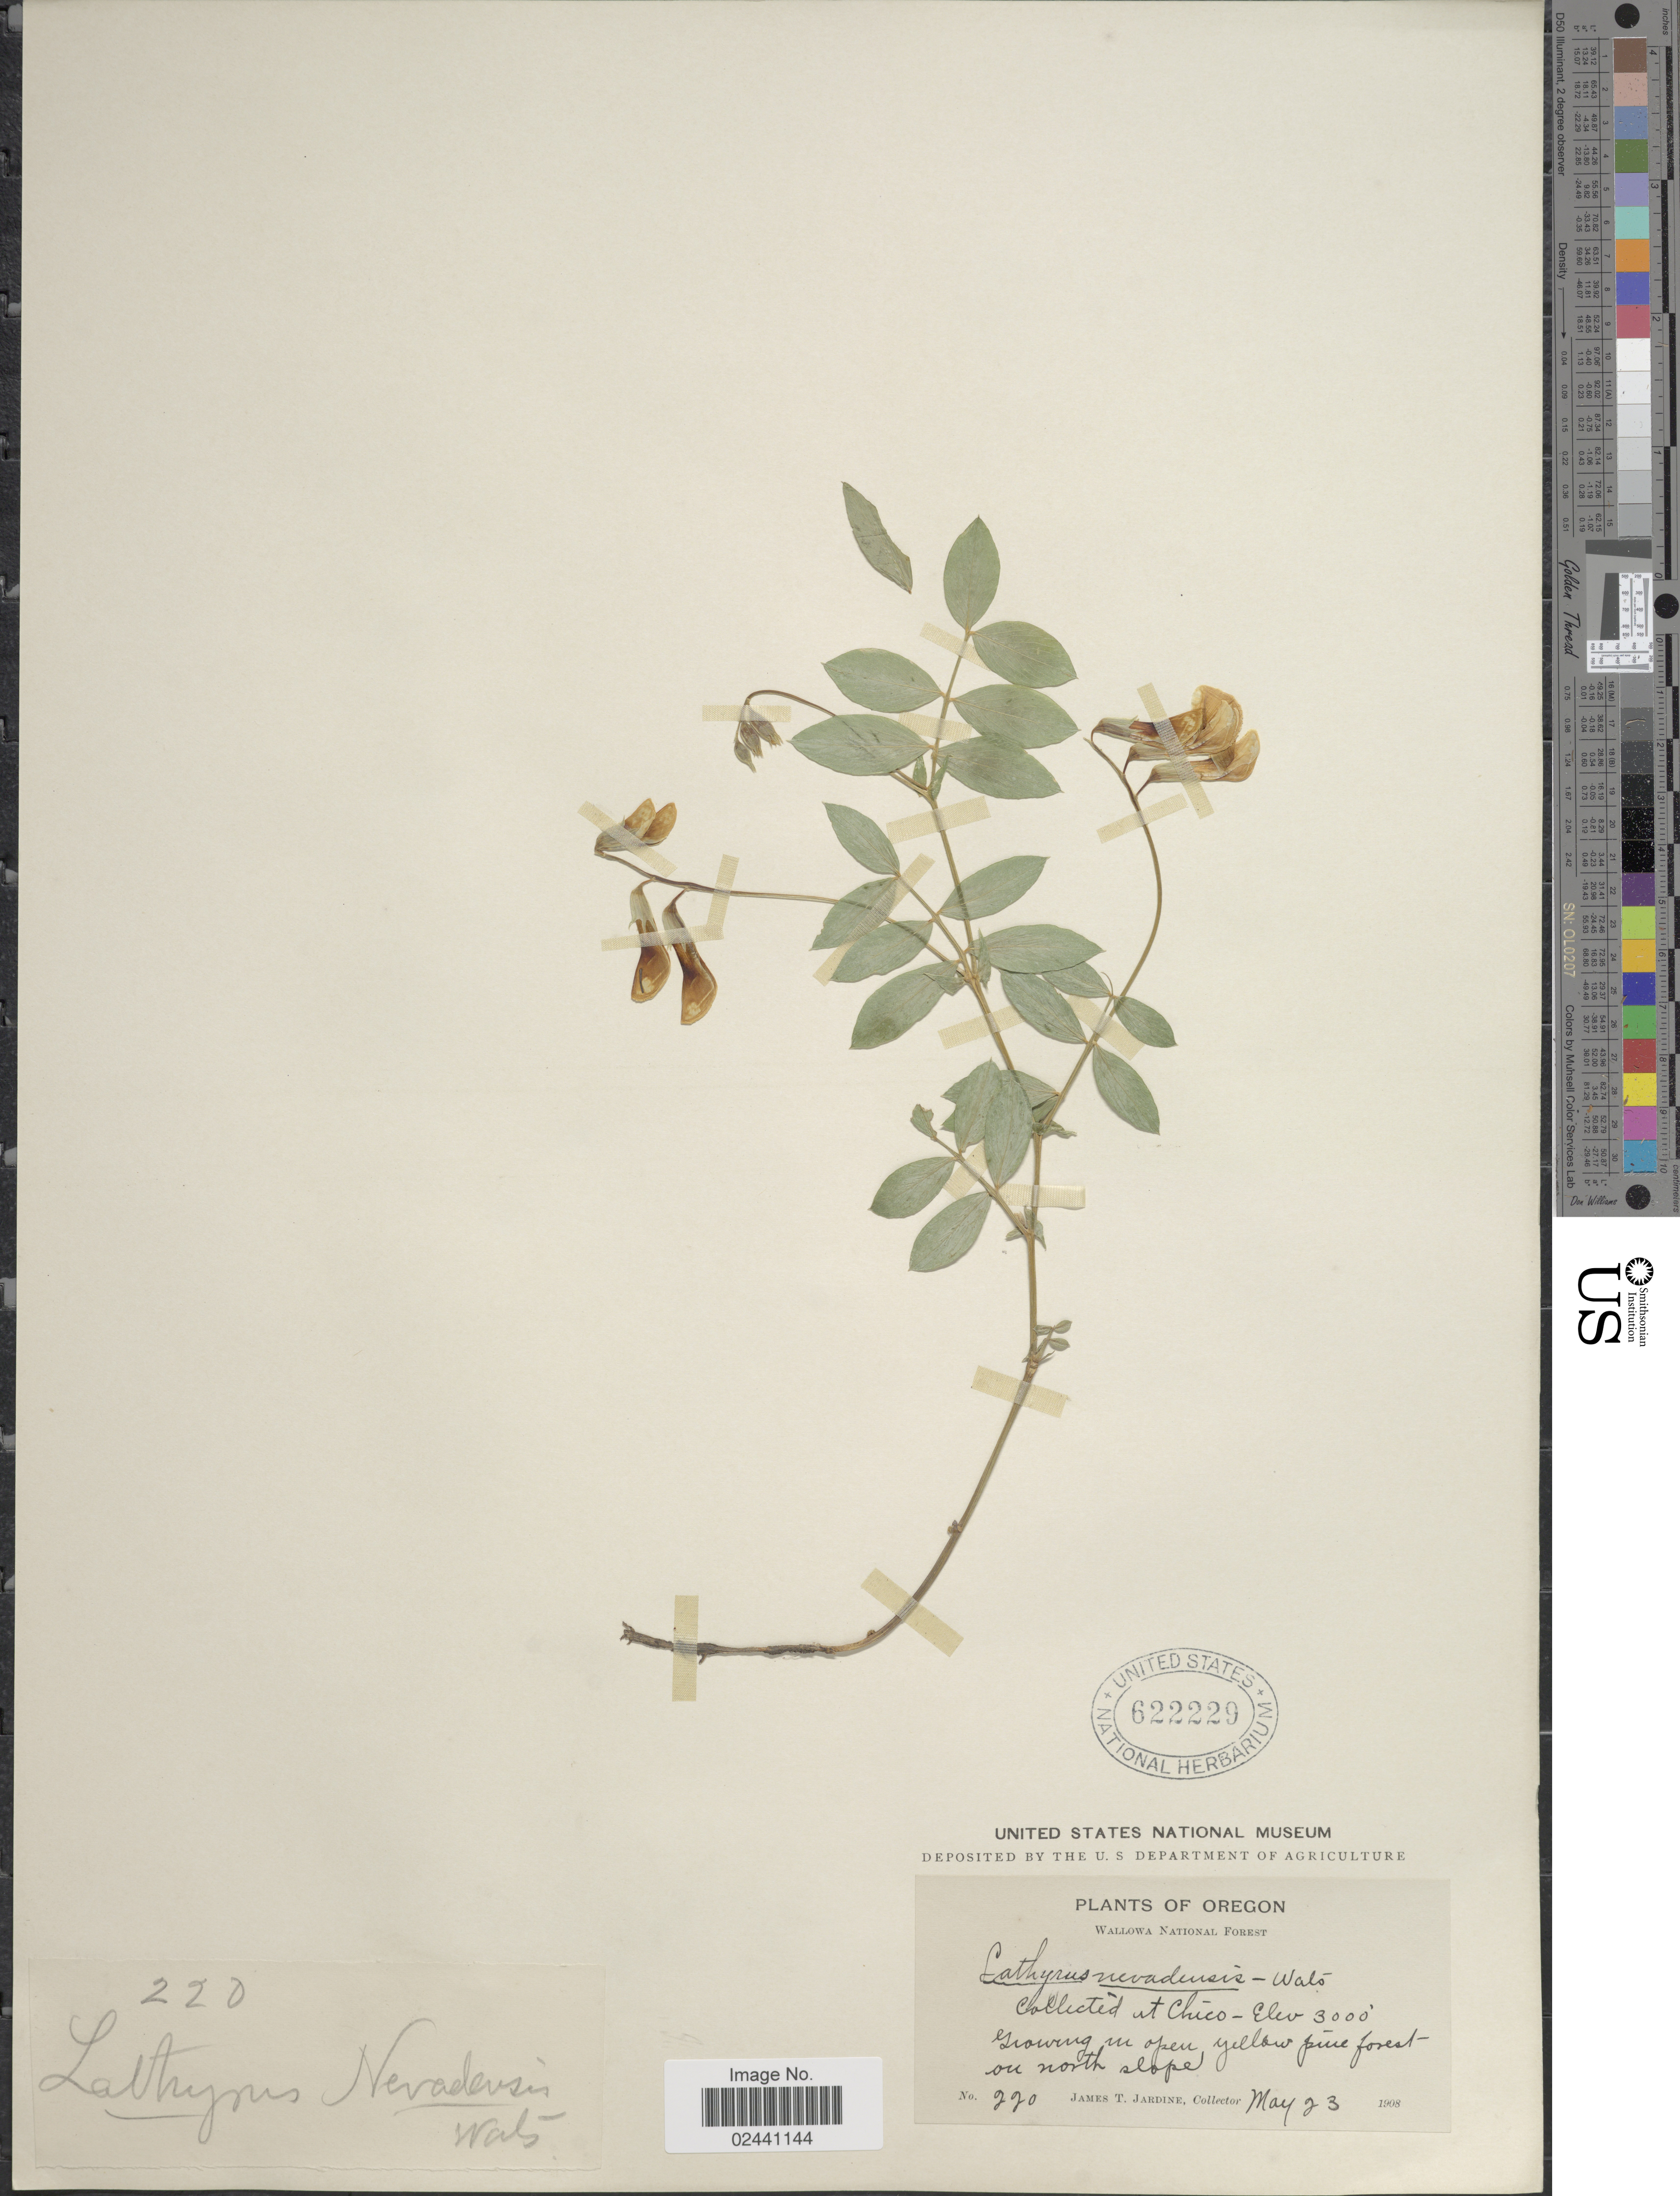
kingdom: Plantae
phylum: Tracheophyta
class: Magnoliopsida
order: Fabales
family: Fabaceae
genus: Lathyrus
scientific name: Lathyrus nevadensis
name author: S. Watson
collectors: J. T. Jardine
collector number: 220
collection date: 1908-05-23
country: United States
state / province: Oregon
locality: Wallowa National Forest, at Chico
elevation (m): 914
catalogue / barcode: US 622229